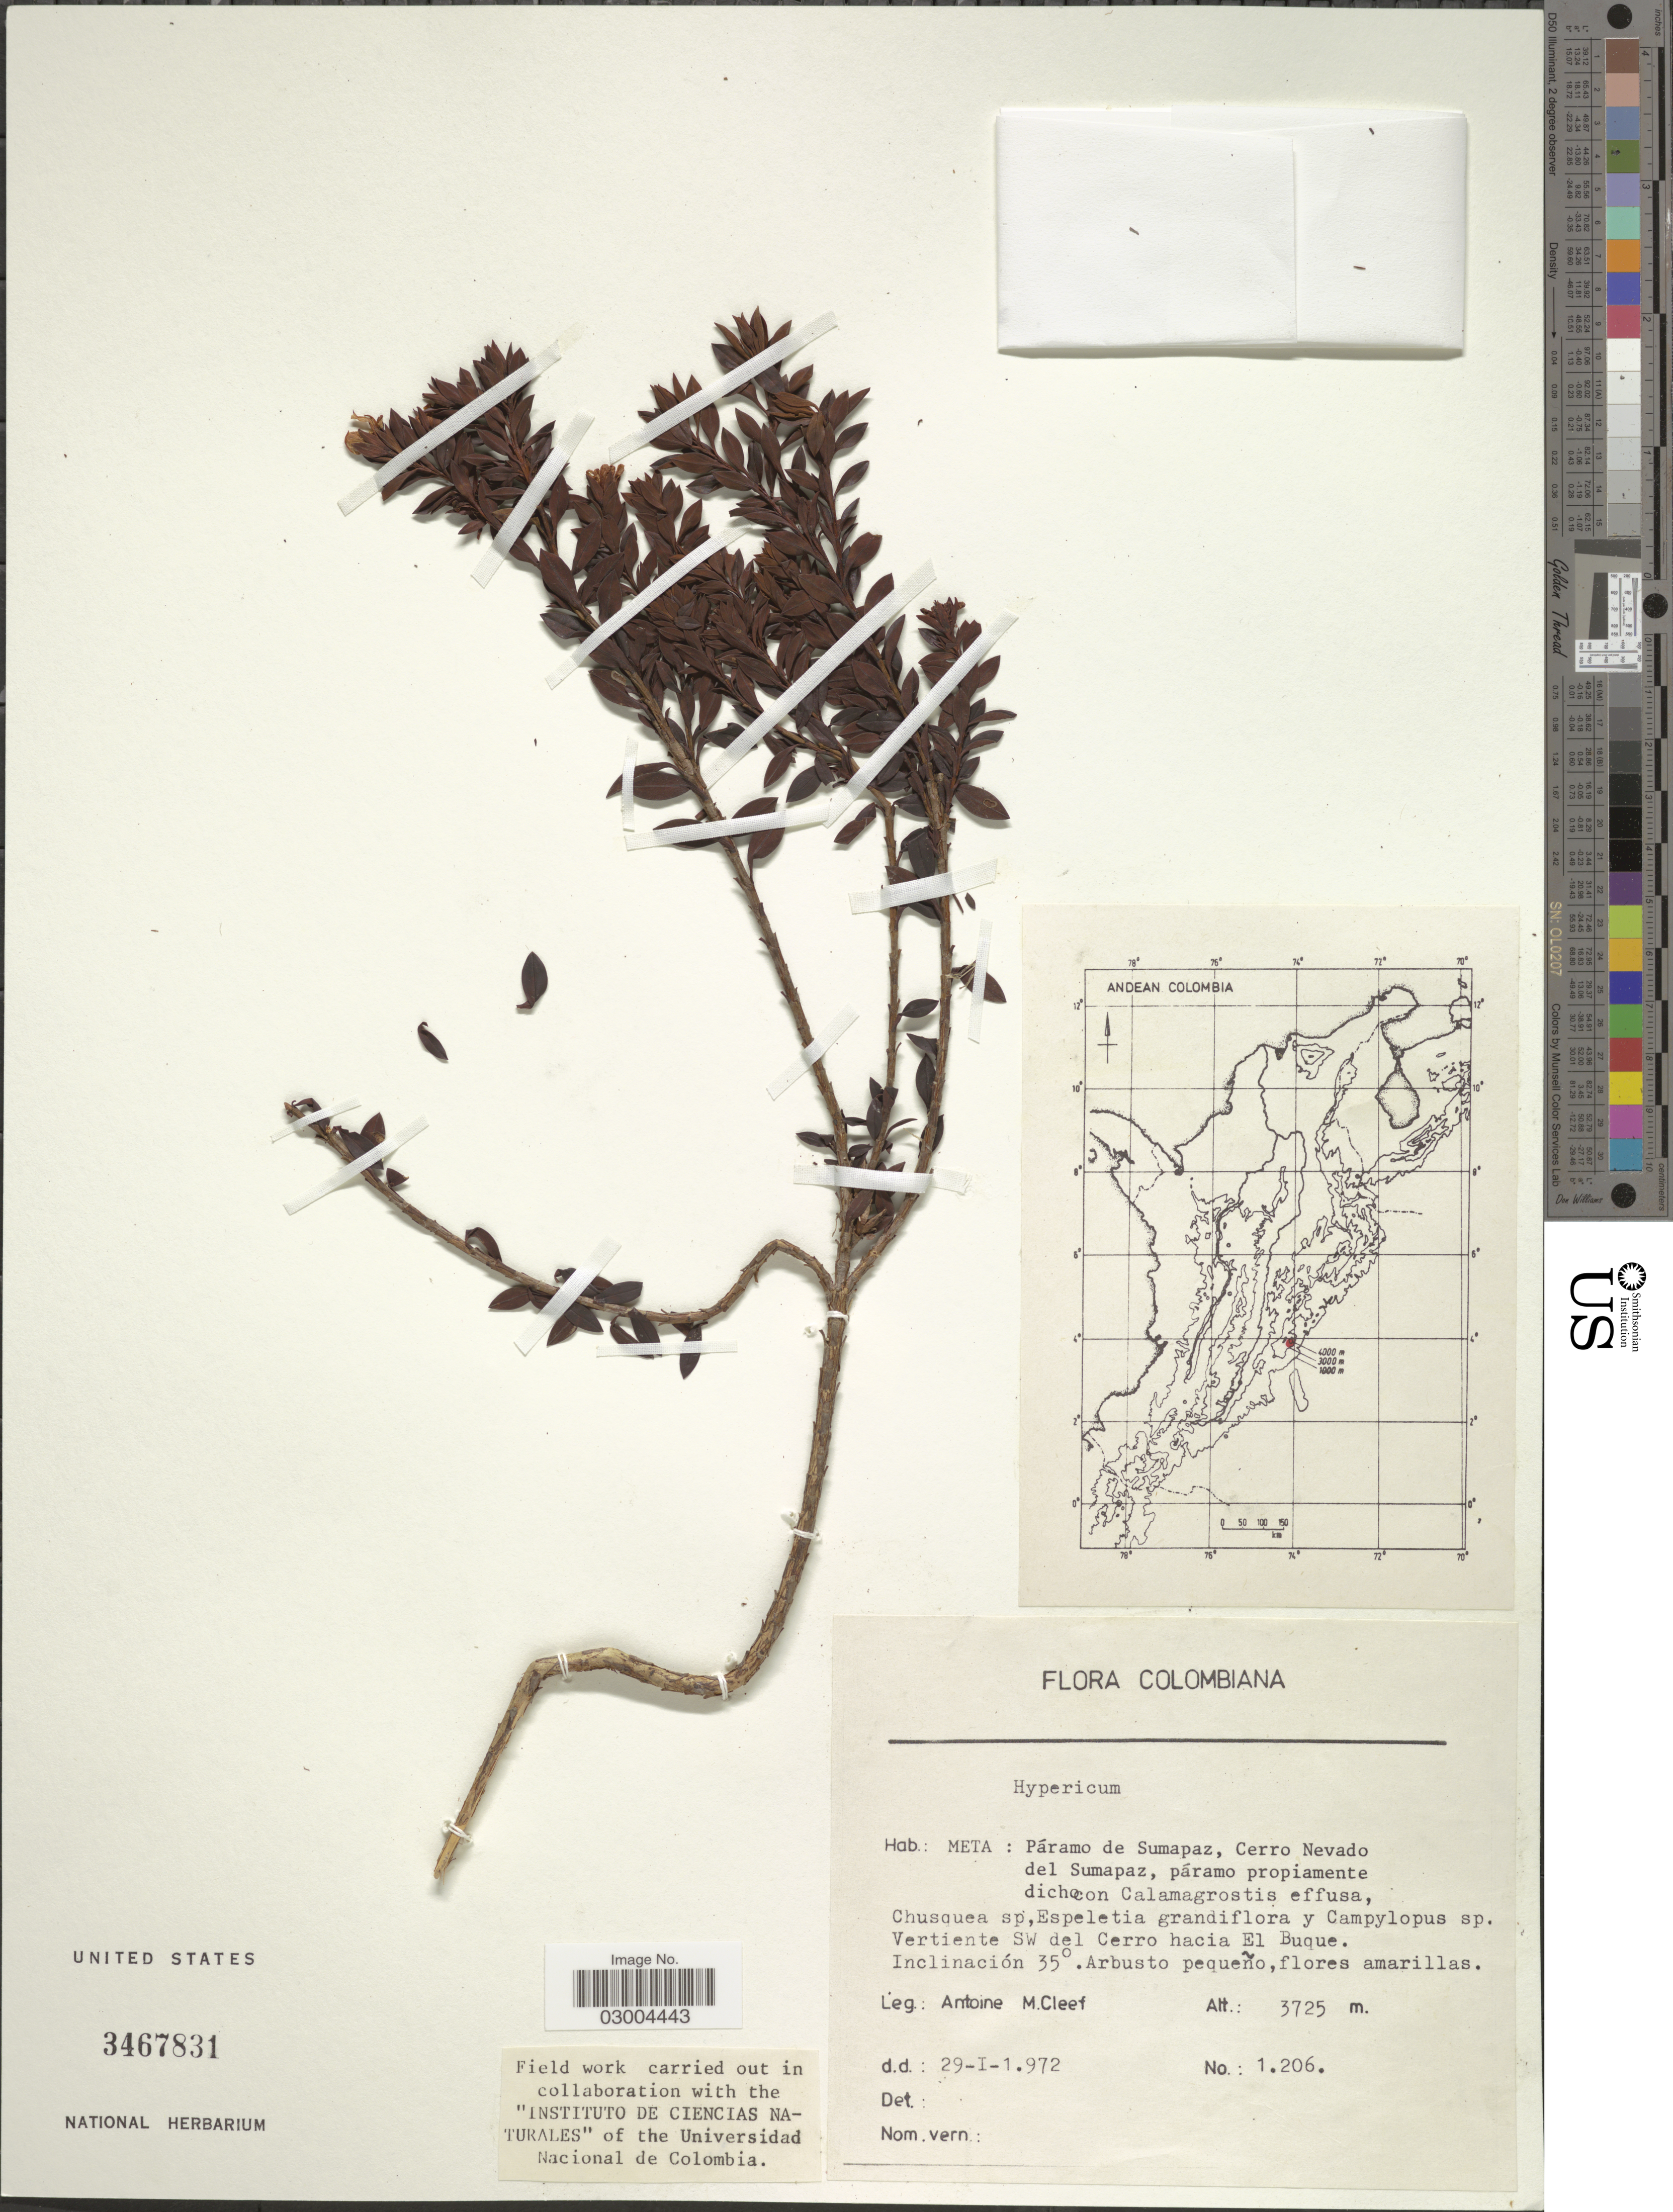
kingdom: Plantae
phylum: Tracheophyta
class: Magnoliopsida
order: Malpighiales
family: Hypericaceae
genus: Hypericum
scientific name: Hypericum sp.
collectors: A. M. Cleef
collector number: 1206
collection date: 1972-01-29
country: Colombia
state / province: Meta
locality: Páramo de Sumapaz, Cerro Nevado del Sumapaz, páramo propiamente dicho. Vertiente SW del Cerro hacia El Buque.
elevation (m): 3725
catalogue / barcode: US 3467831